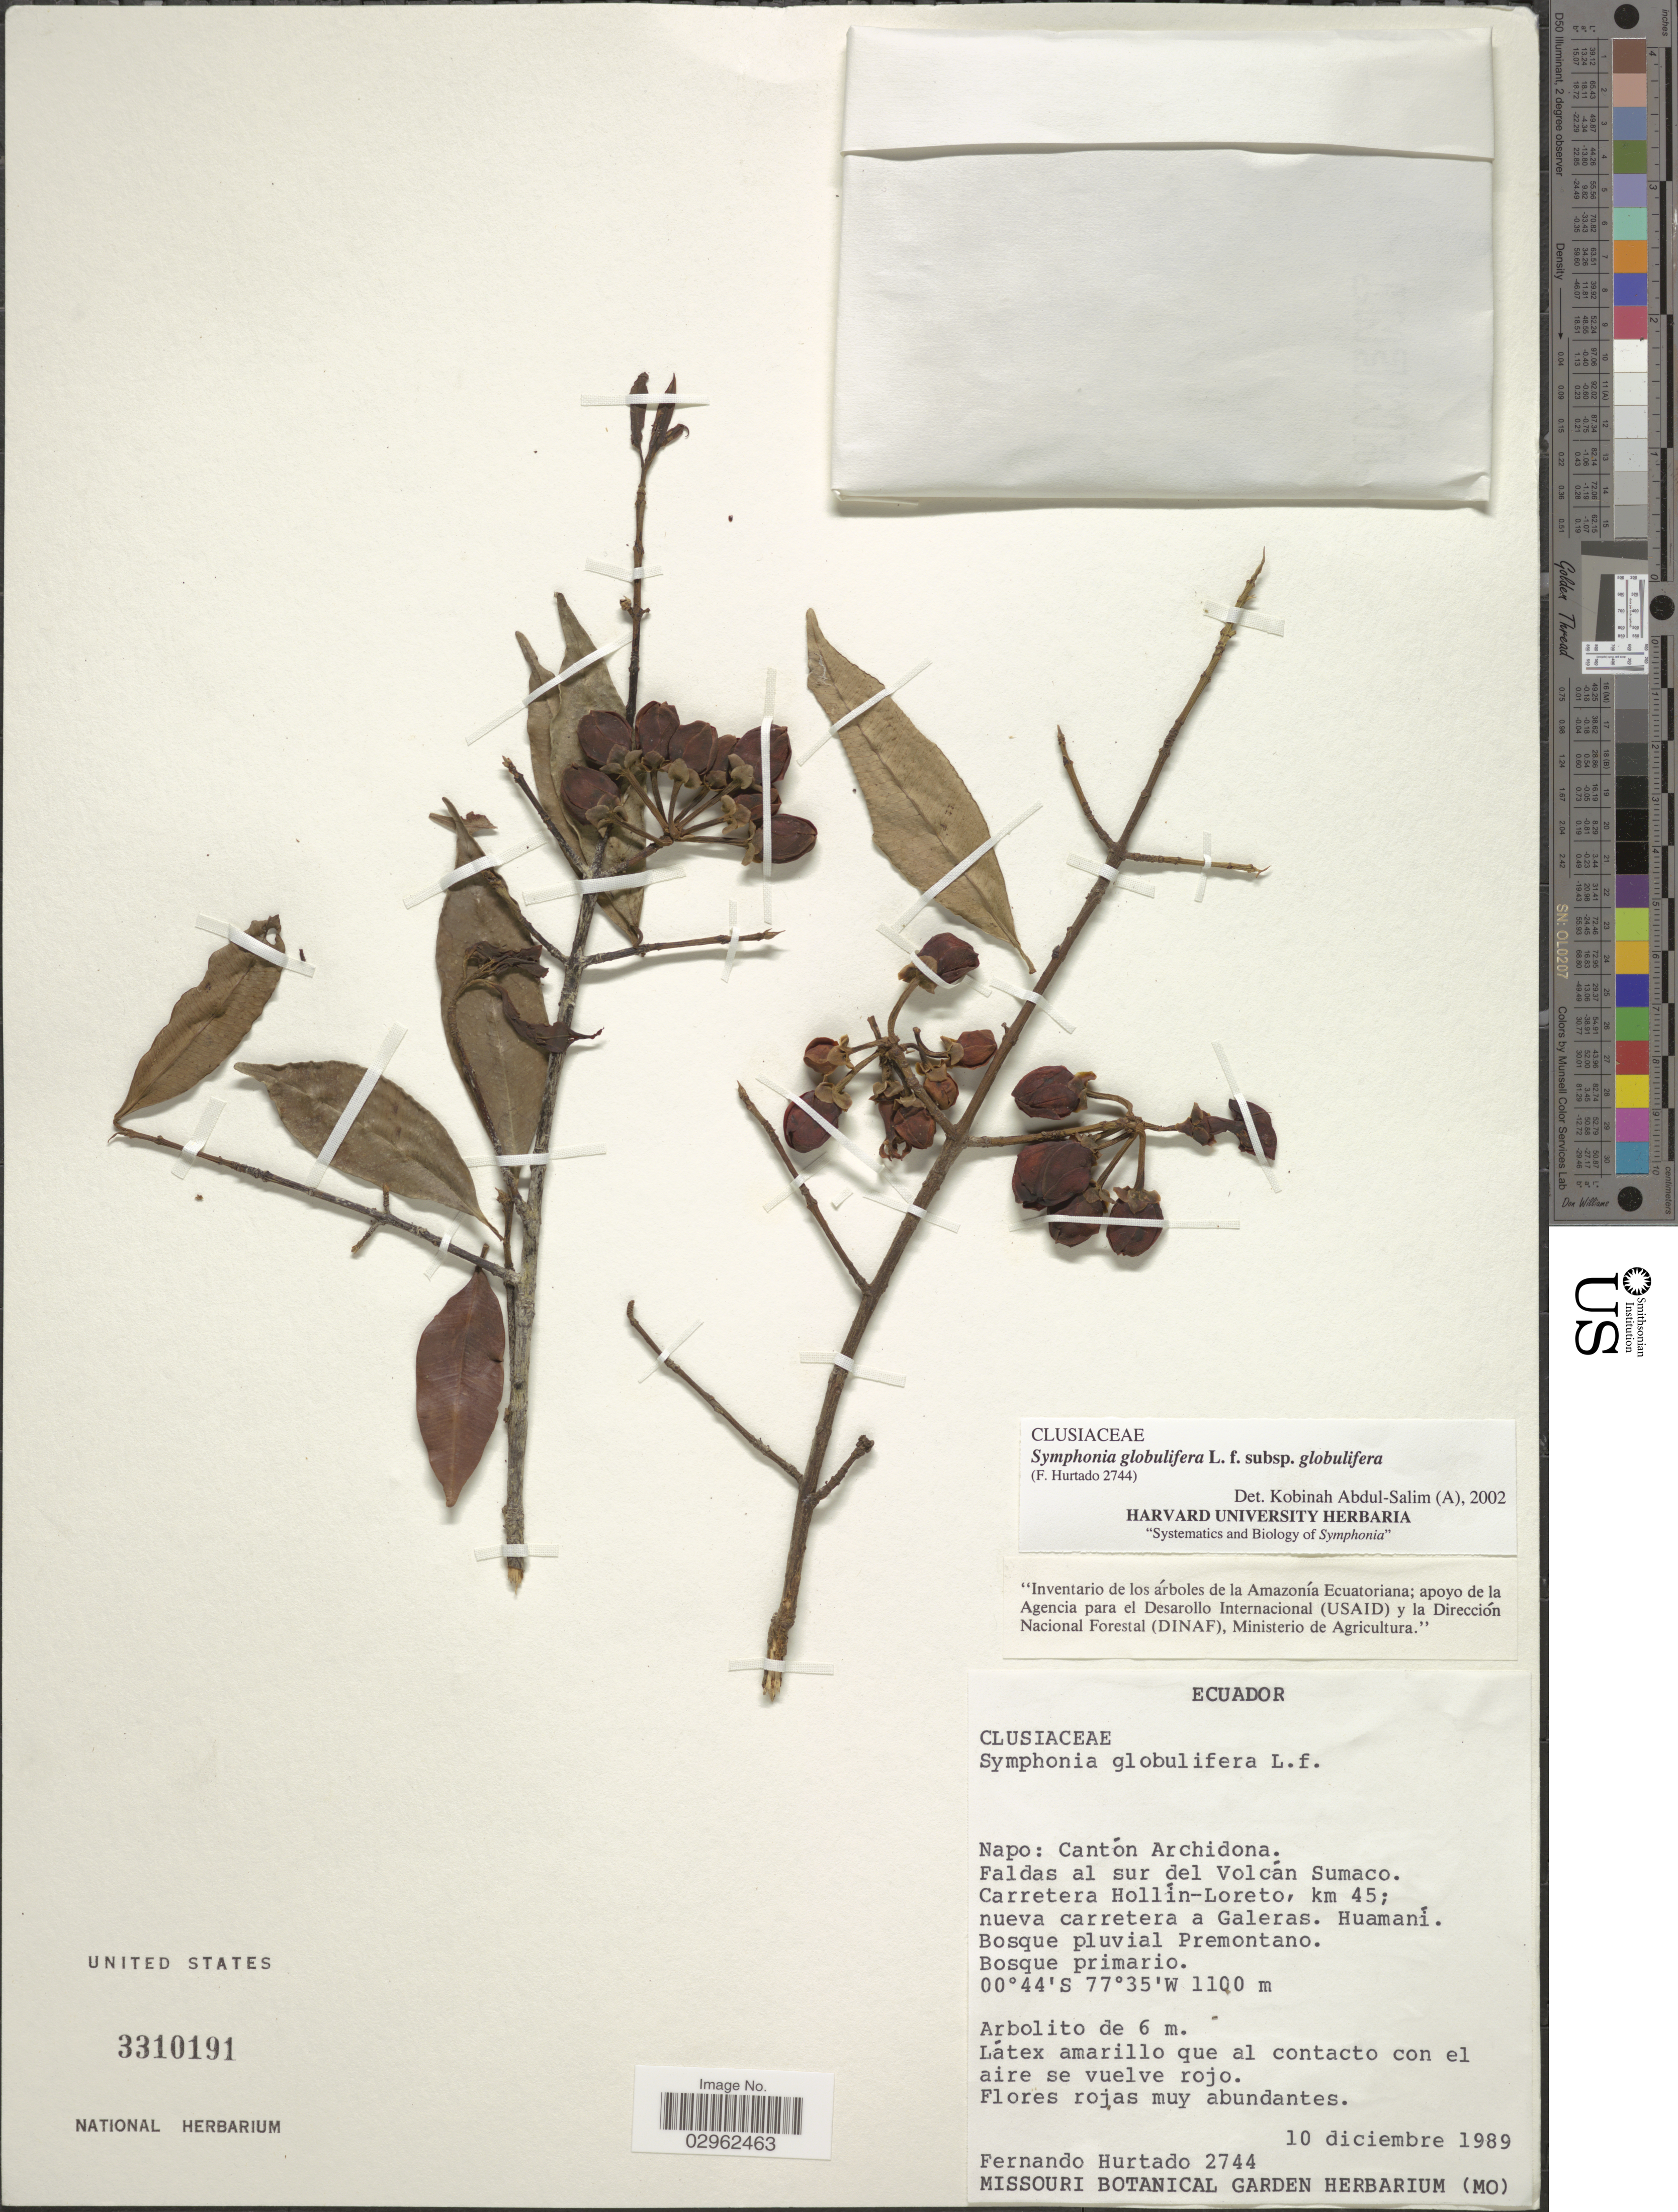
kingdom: Plantae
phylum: Tracheophyta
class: Magnoliopsida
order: Malpighiales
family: Clusiaceae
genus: Symphonia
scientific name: Symphonia globulifera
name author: L. f.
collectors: F. Hurtado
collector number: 2744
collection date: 1989-12-10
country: Ecuador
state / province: Napo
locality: Cantón Archidona. Faldas al sur del Volcán Sumaco. Carretera Hollín-Loreto, km 45; nueva carretera a Galeras. Huamaní.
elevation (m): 1100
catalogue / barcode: US 3310191